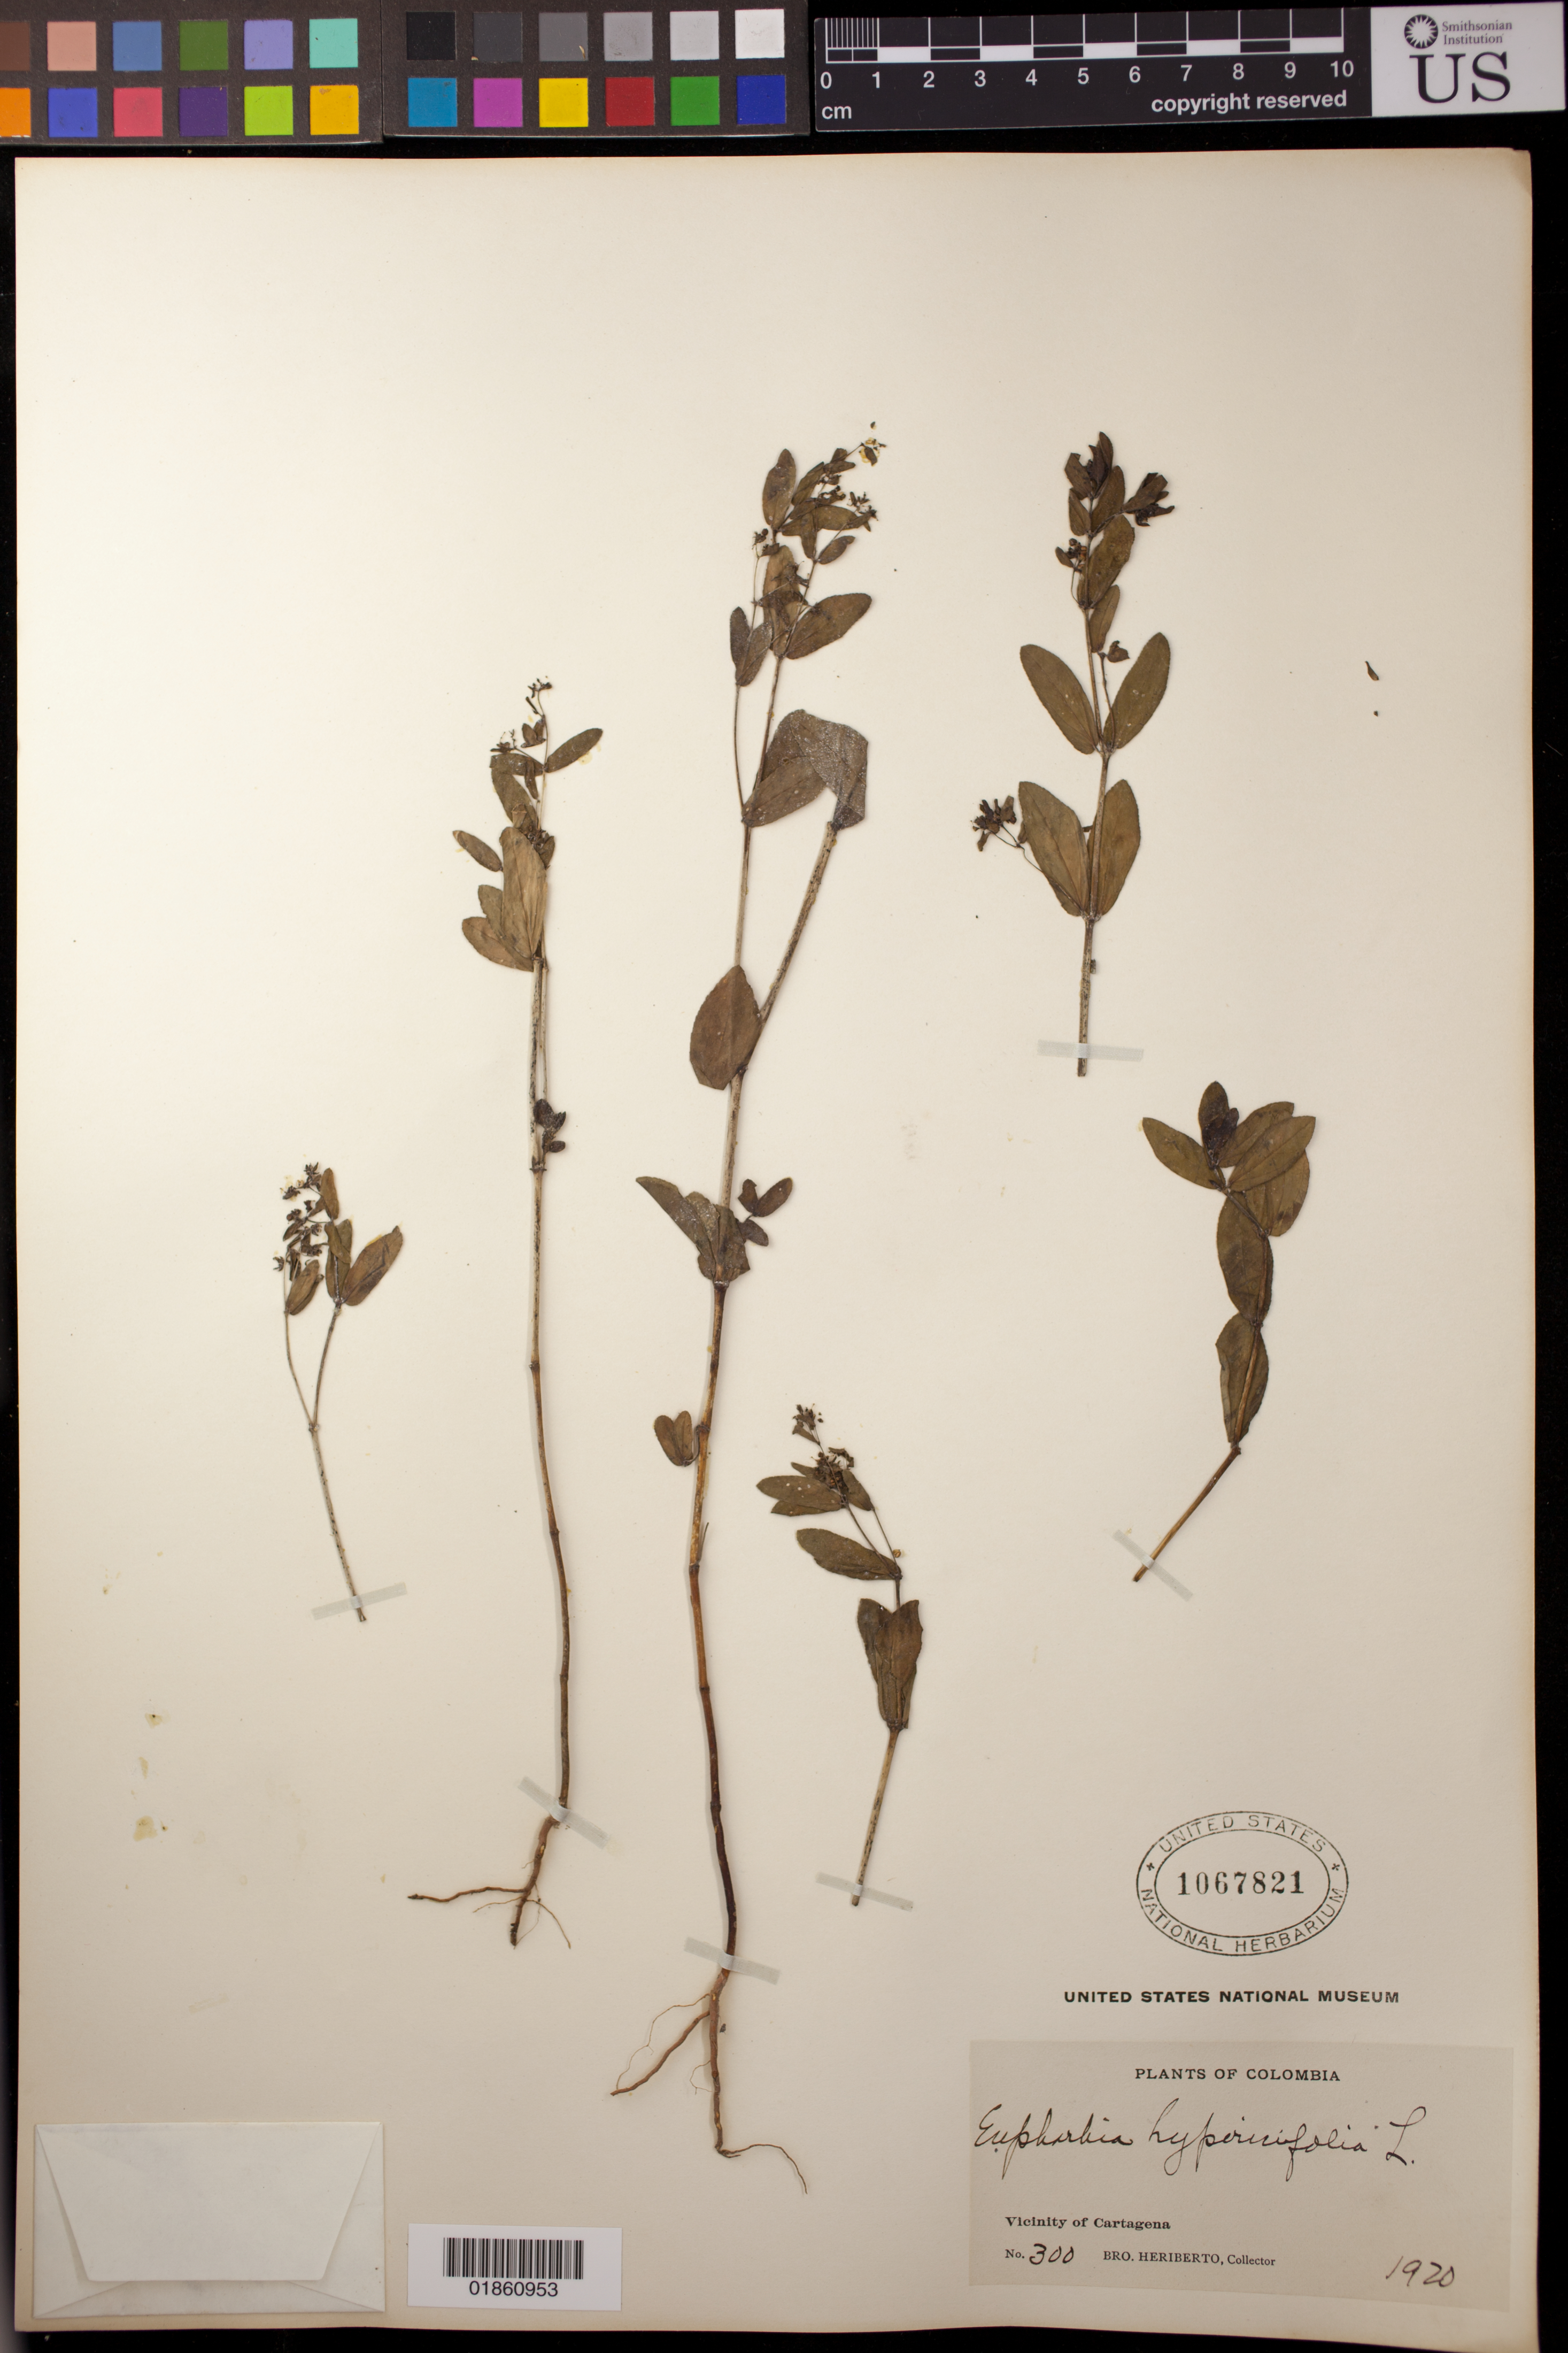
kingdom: Plantae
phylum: Tracheophyta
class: Magnoliopsida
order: Malpighiales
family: Euphorbiaceae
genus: Euphorbia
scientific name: Euphorbia hypericifolia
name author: L.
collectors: B. Heriberto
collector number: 300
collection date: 1920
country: Colombia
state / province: Bolívar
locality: Vicinity of Cartagena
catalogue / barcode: US 1067821